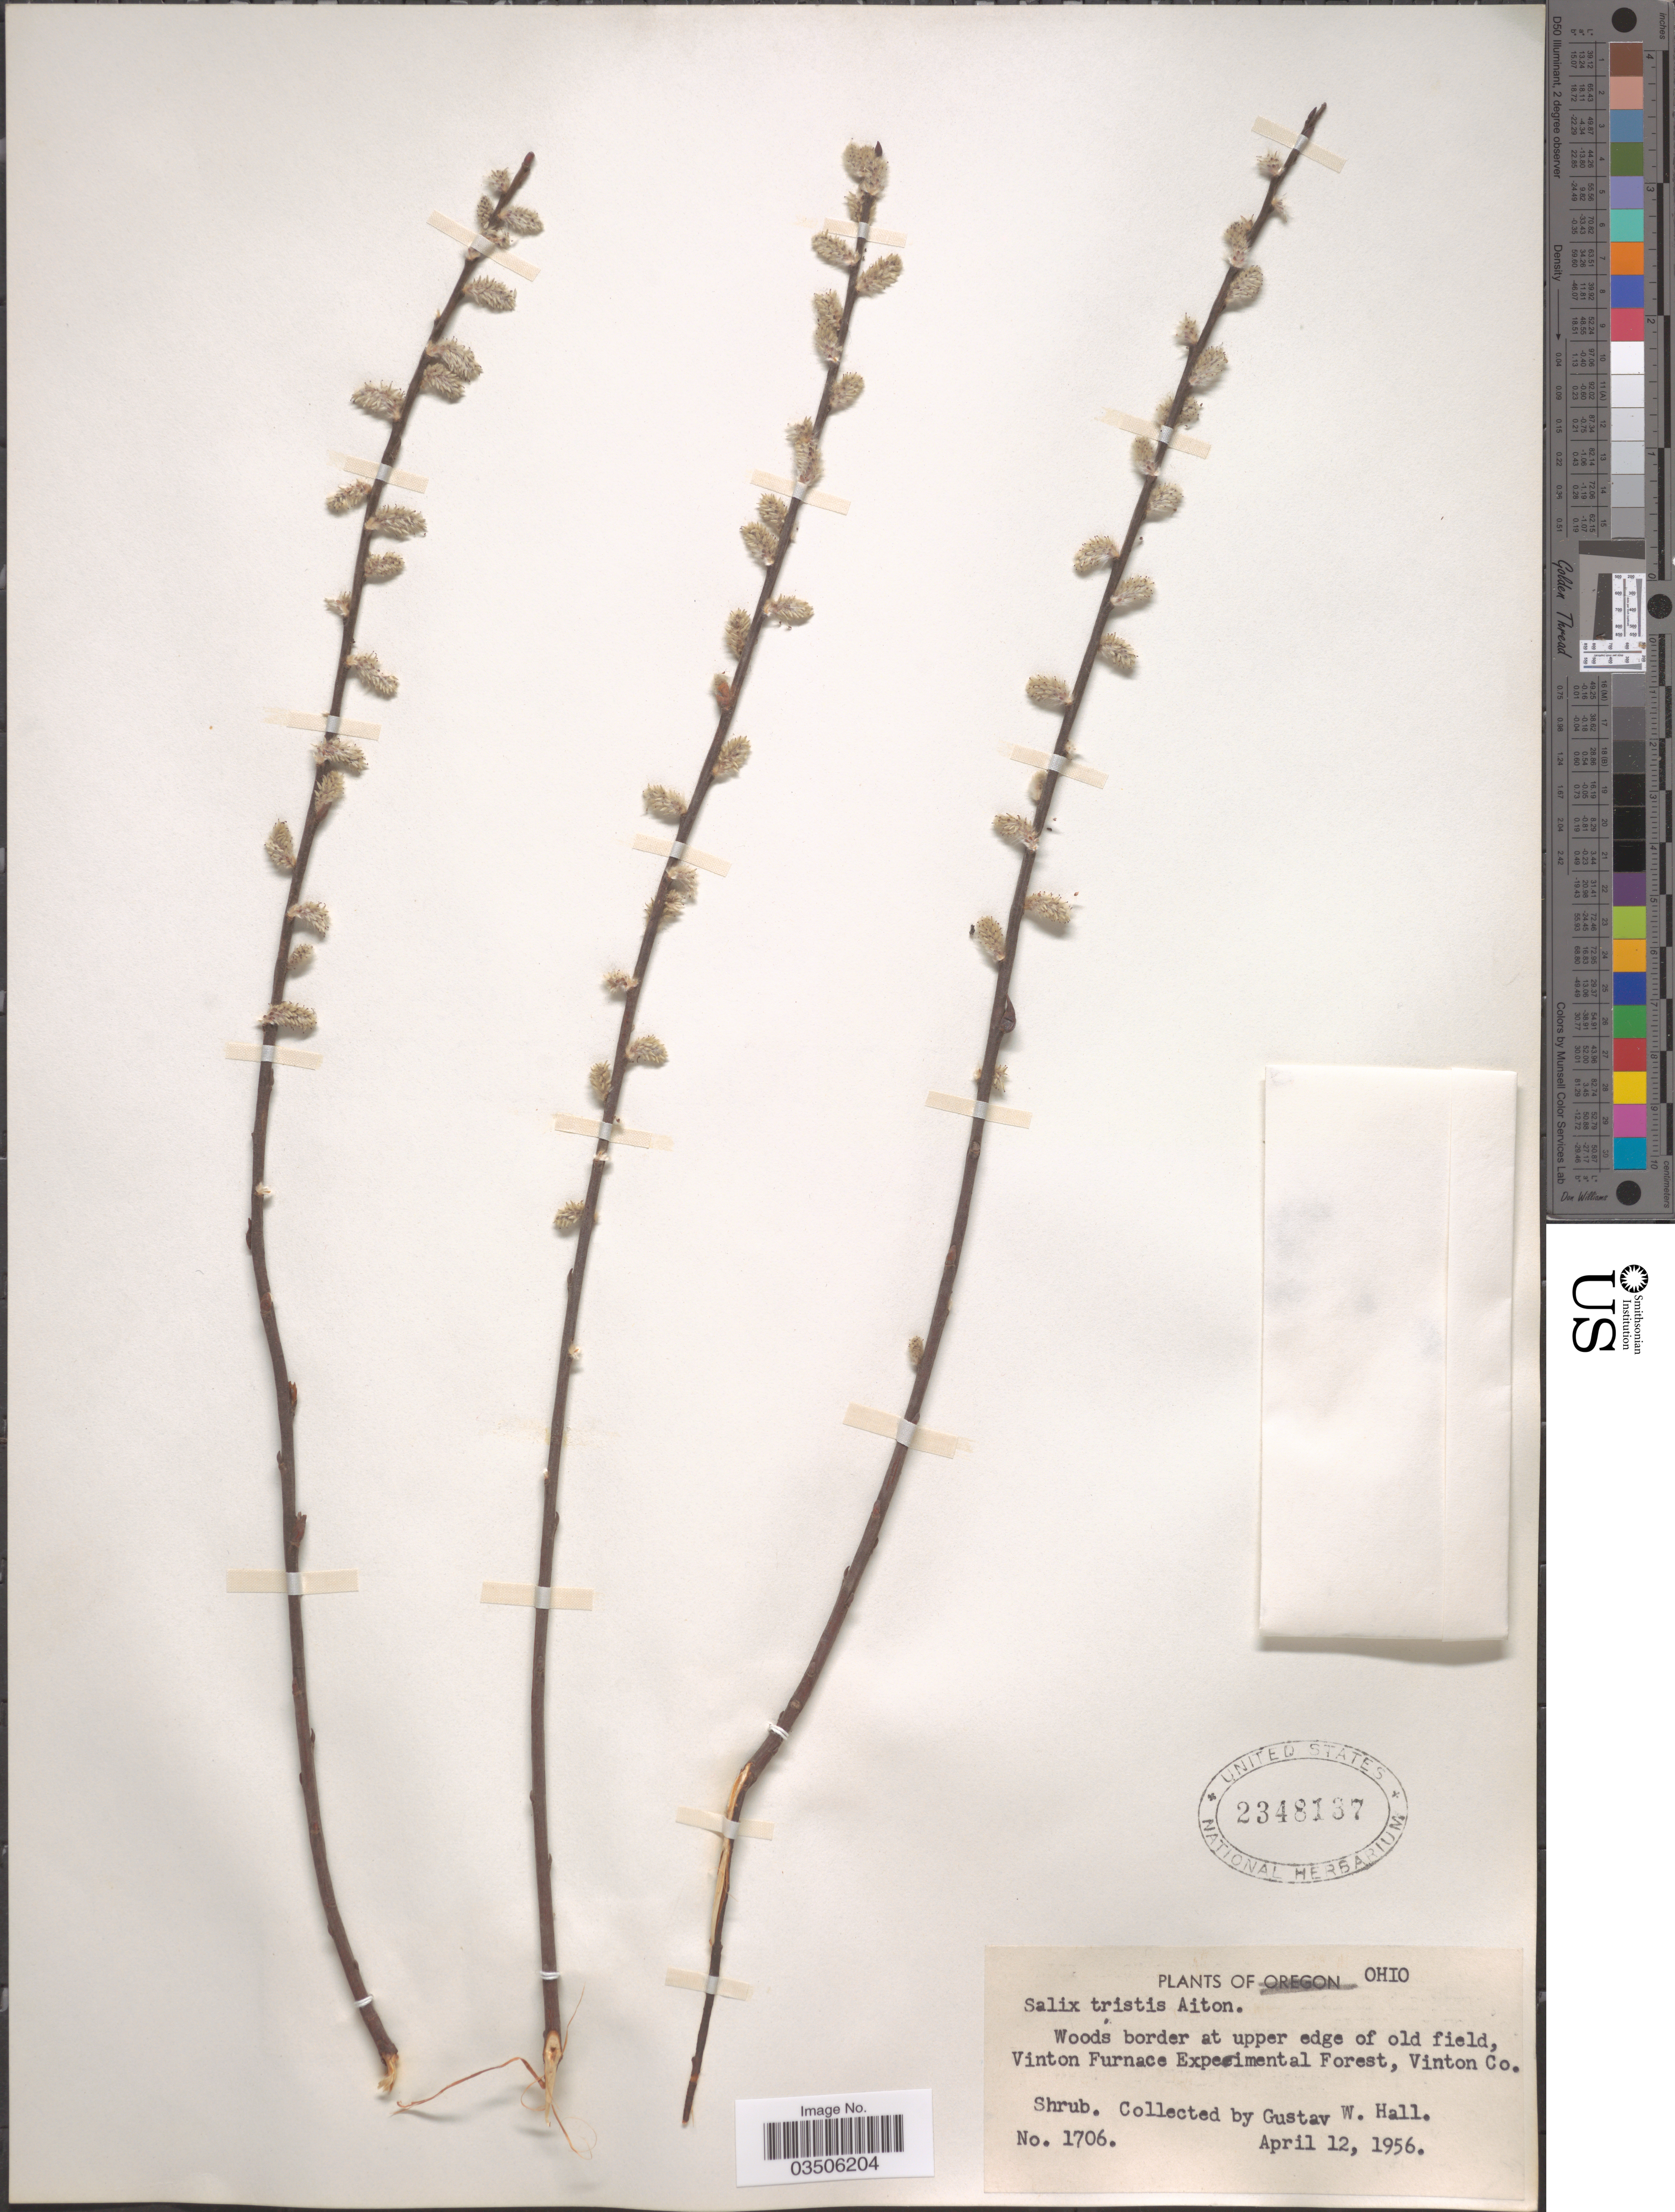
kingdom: Plantae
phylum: Tracheophyta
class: Magnoliopsida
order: Malpighiales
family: Salicaceae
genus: Salix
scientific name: Salix tristis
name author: Aiton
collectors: G. Hall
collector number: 1706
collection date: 1956-04-12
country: United States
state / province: Ohio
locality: Vinton Furnace Experimental Forest, Vinton Co.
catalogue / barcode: US 2348137